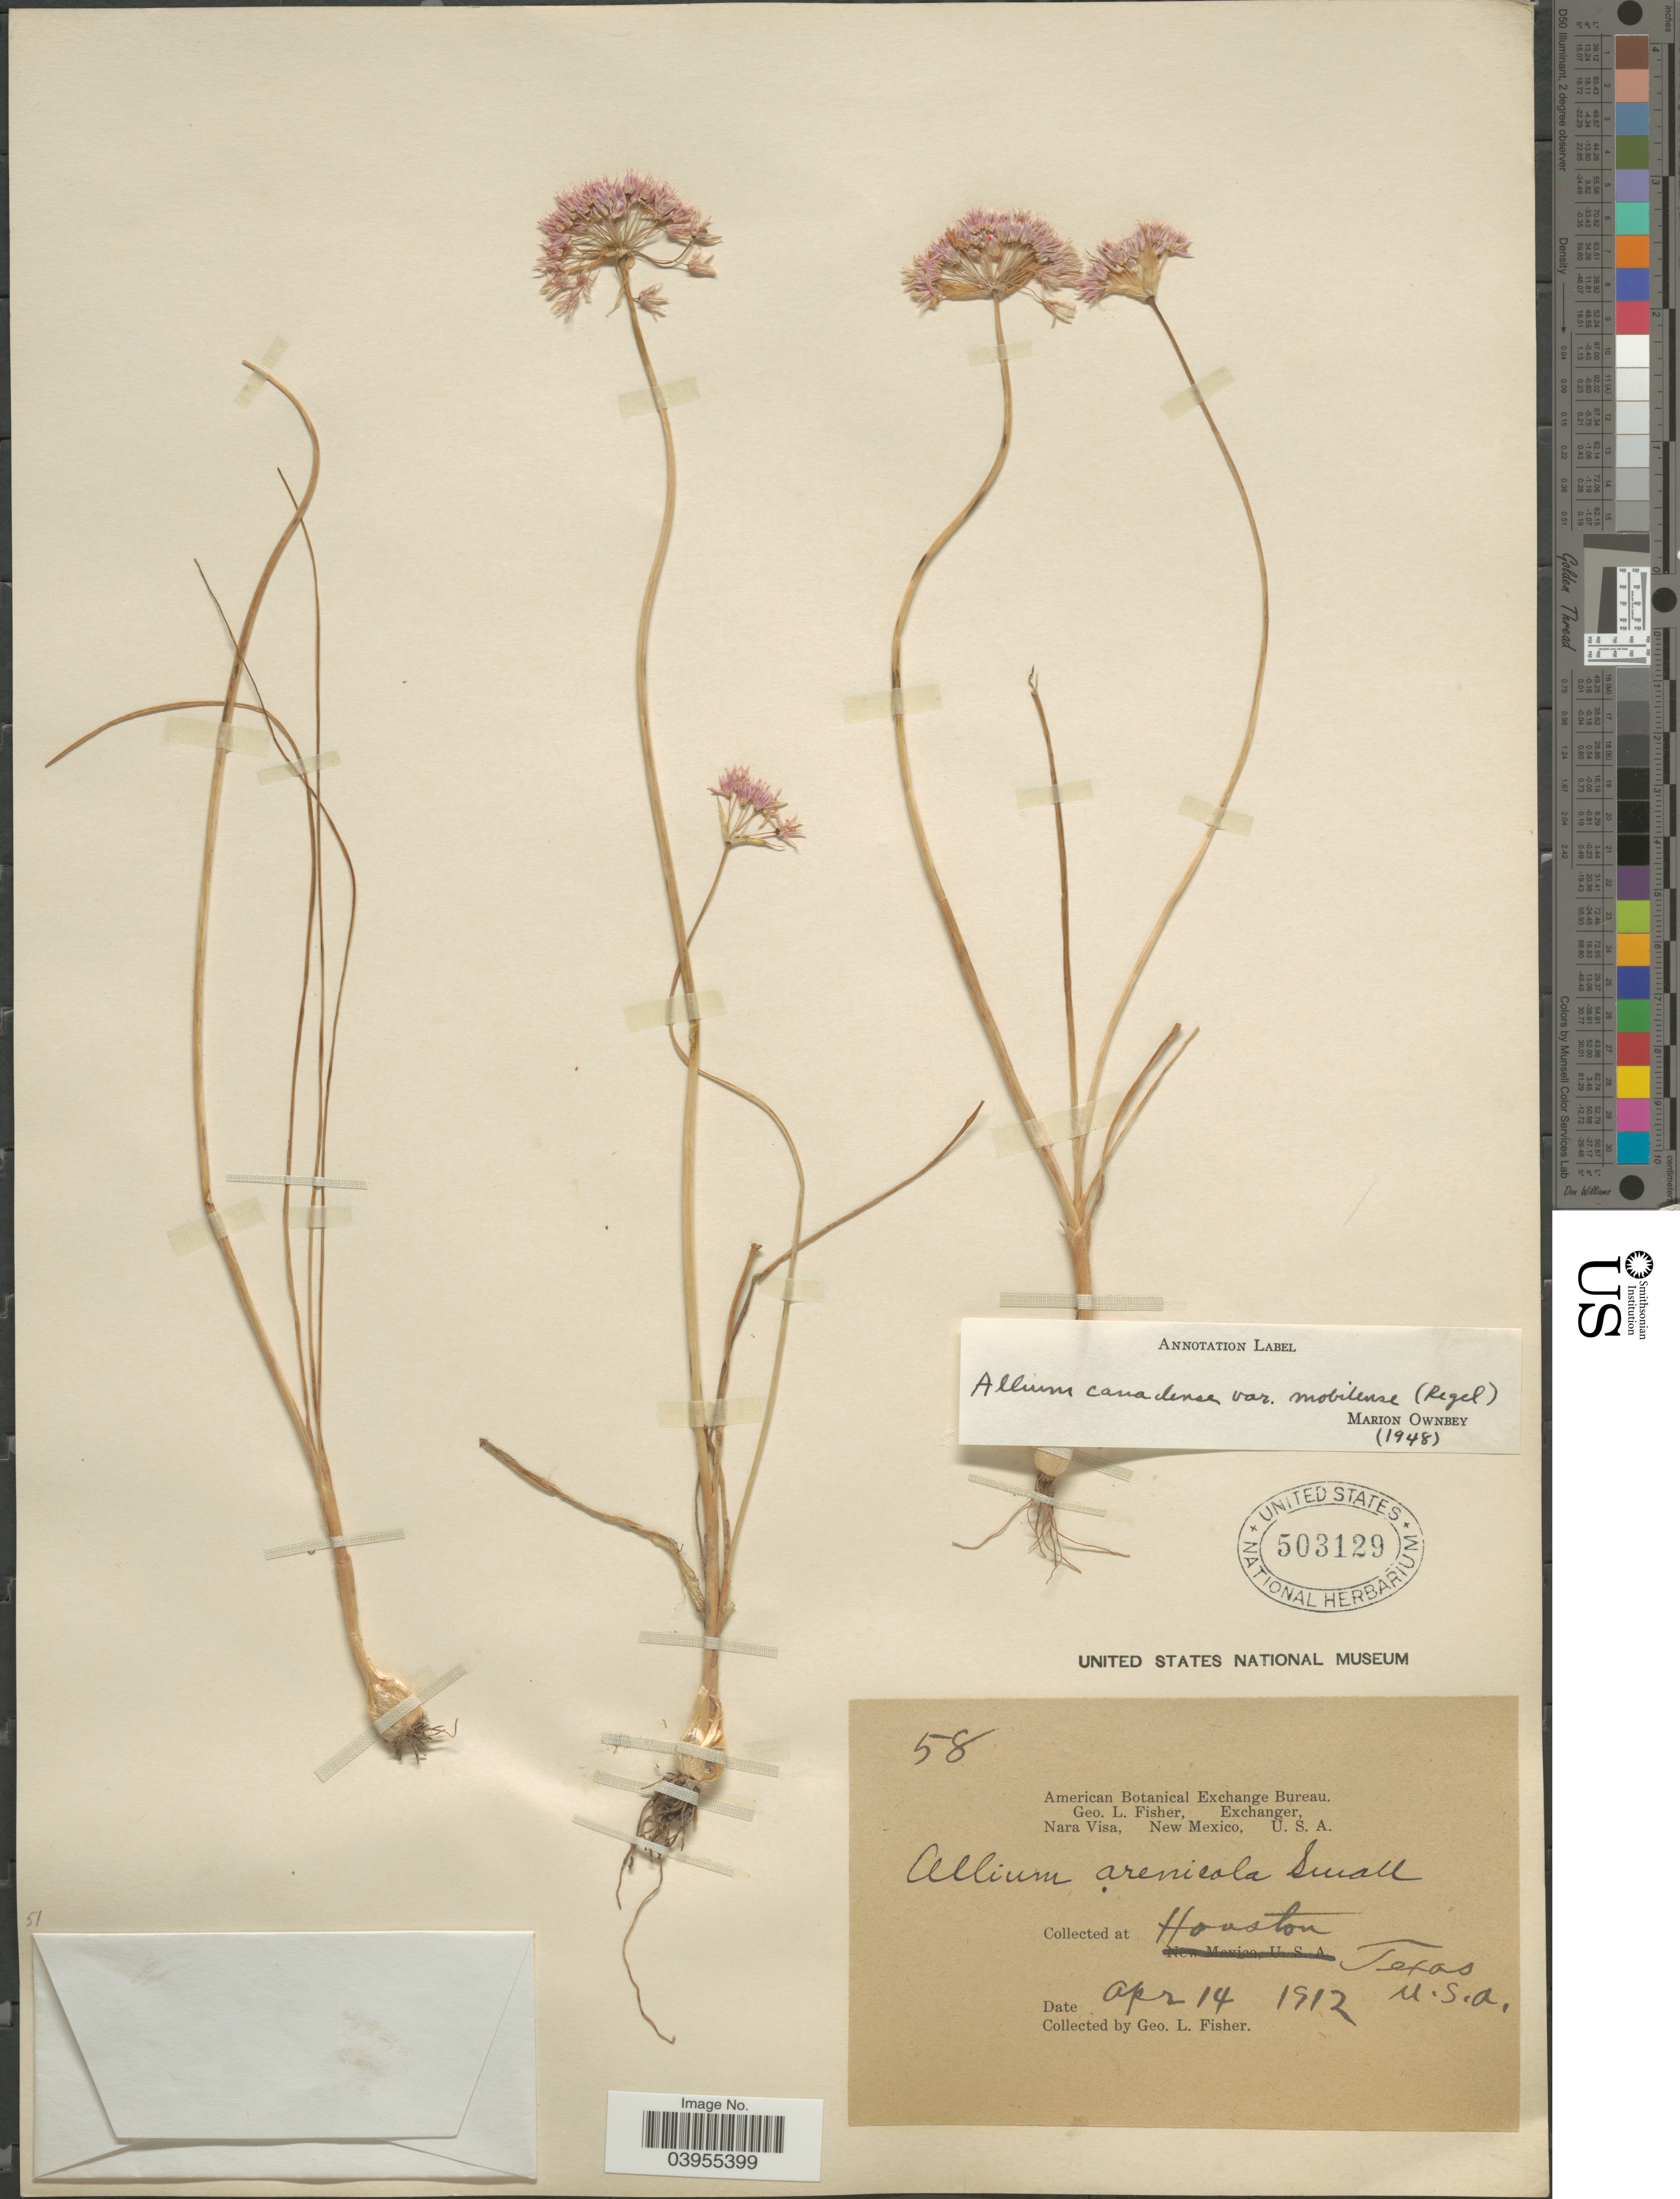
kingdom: Plantae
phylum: Tracheophyta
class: Liliopsida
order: Asparagales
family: Amaryllidaceae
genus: Allium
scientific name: Allium canadense var. mobilense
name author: (Regel) Traub & Ownbey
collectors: G. L. Fisher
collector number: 58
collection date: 1912-04-14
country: United States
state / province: Texas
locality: Houston.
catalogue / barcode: US 503129